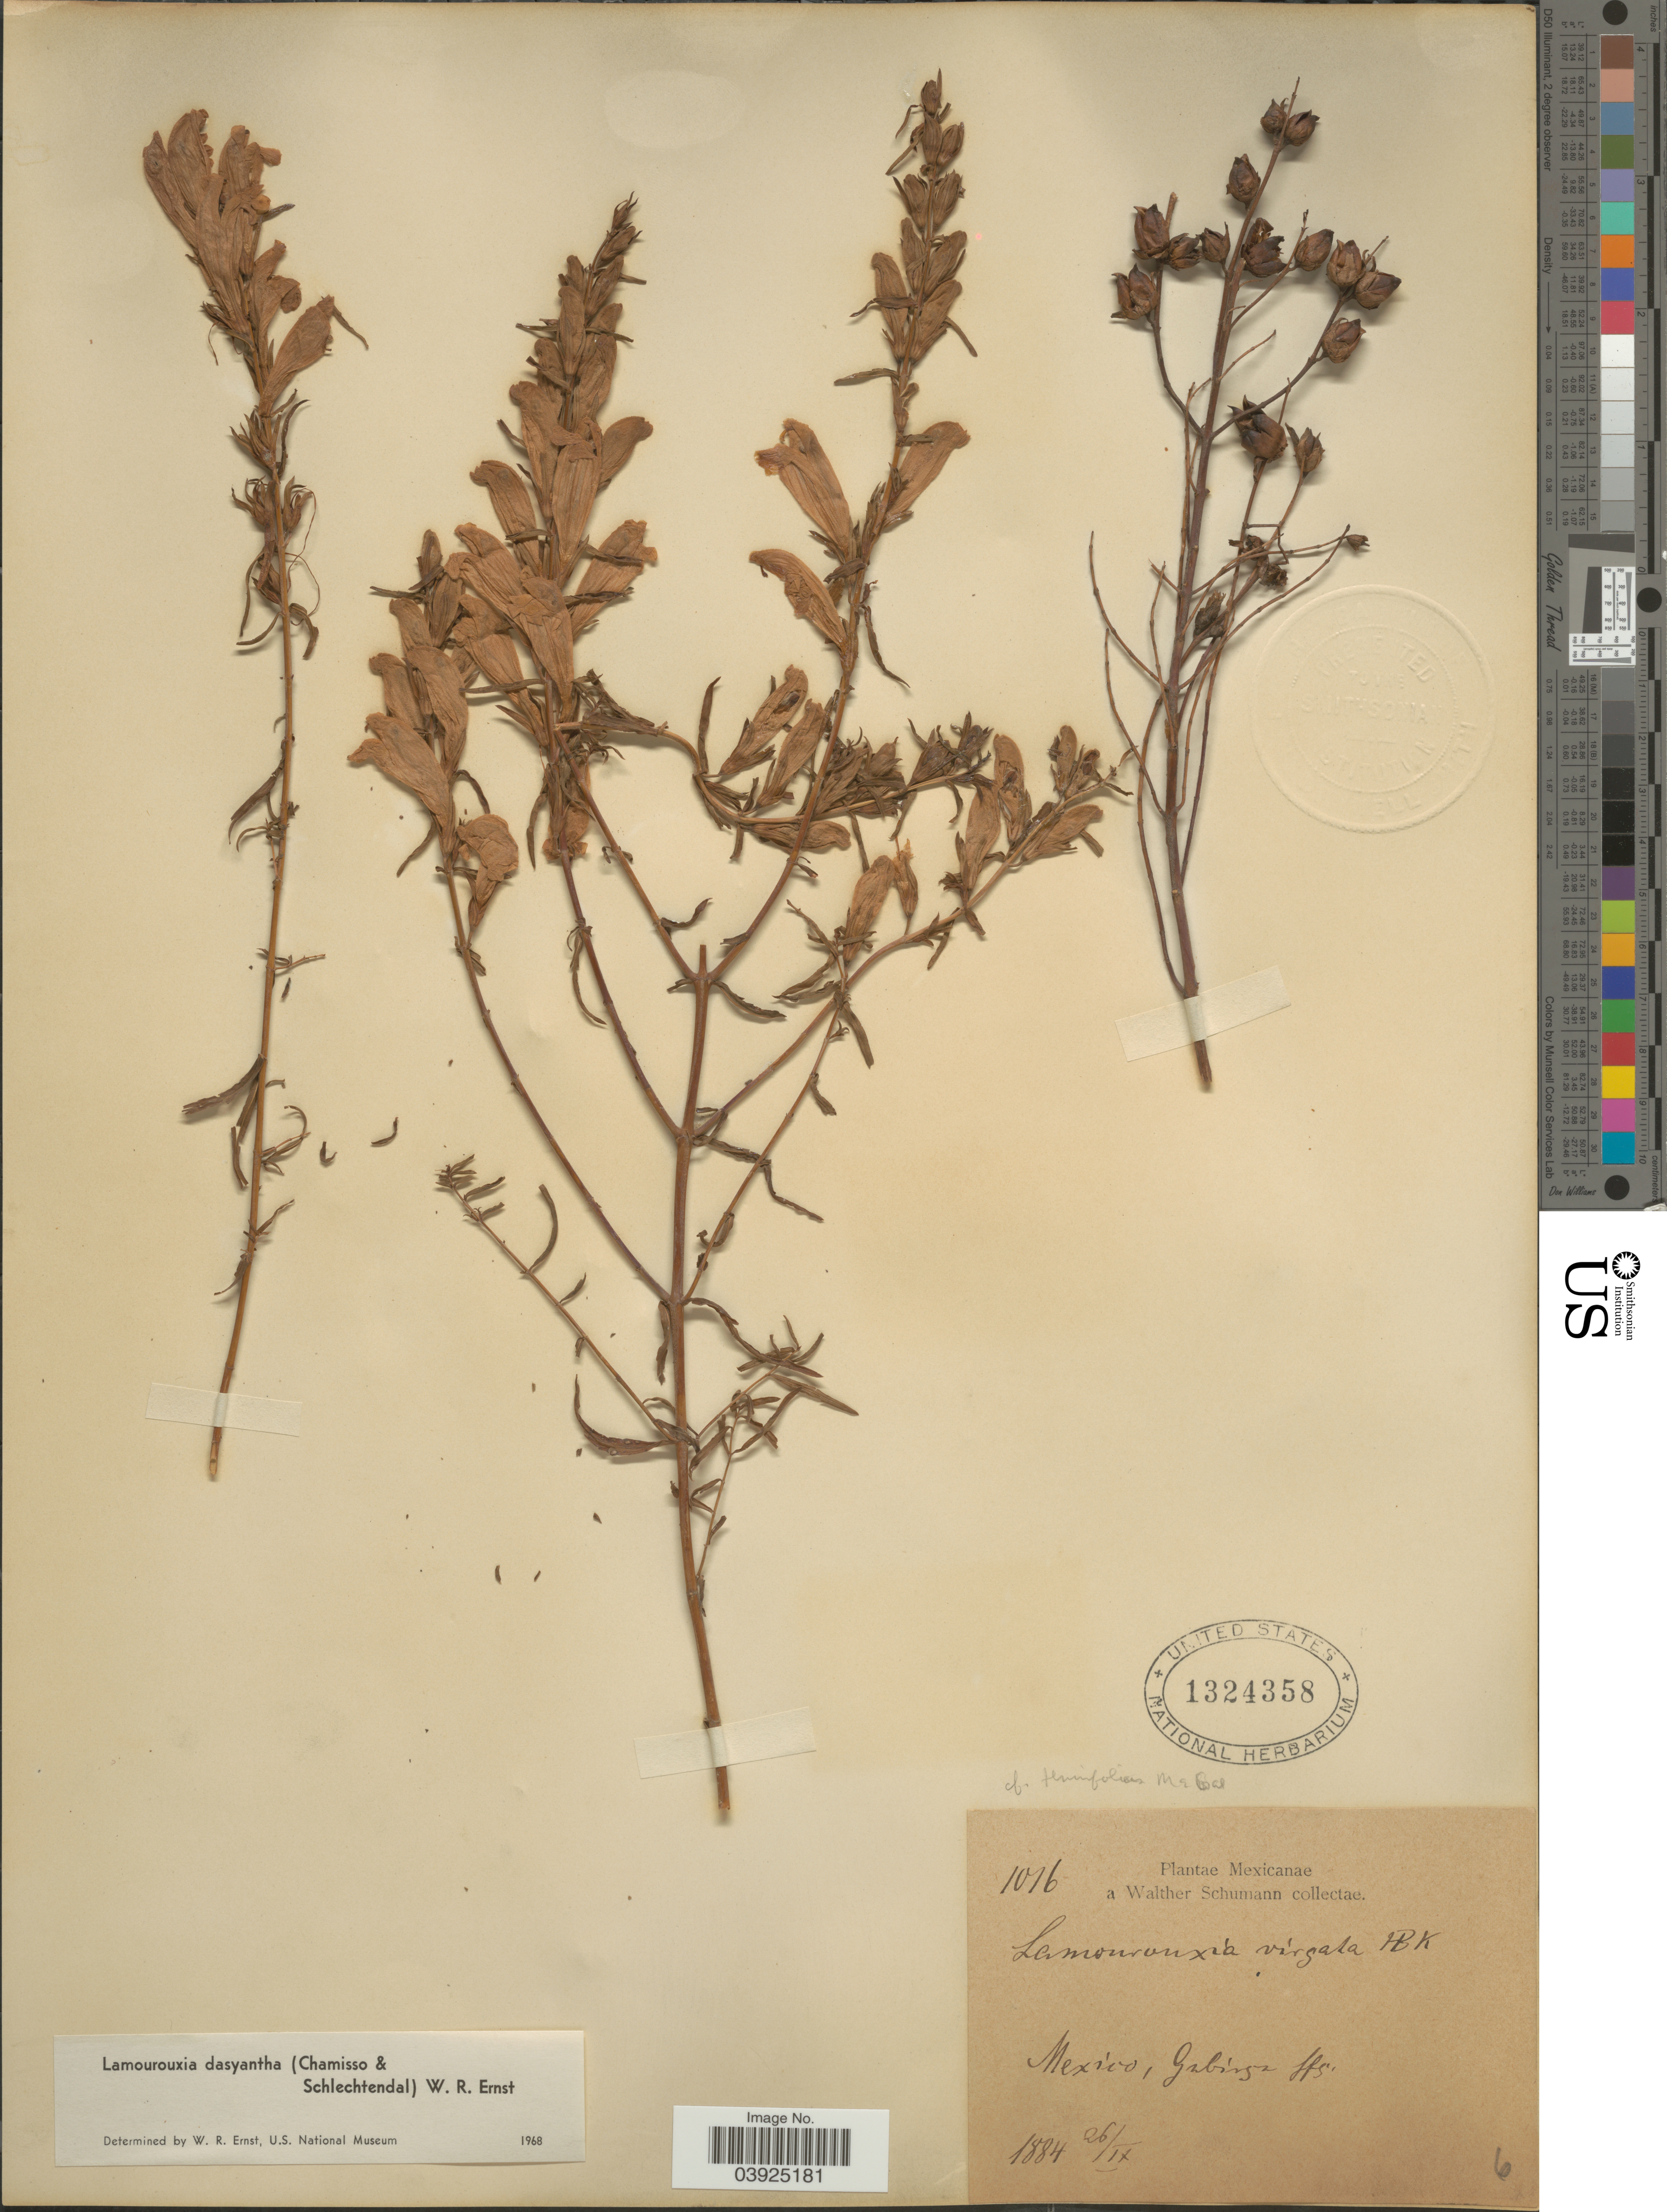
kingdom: Plantae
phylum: Tracheophyta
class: Magnoliopsida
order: Lamiales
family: Orobanchaceae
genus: Lamourouxia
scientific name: Lamourouxia linearis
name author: Benth.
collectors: W. Schumann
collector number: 1016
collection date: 1884-09-26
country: Mexico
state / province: México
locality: Gabinza ffs. [interpreted]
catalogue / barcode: US 1324358